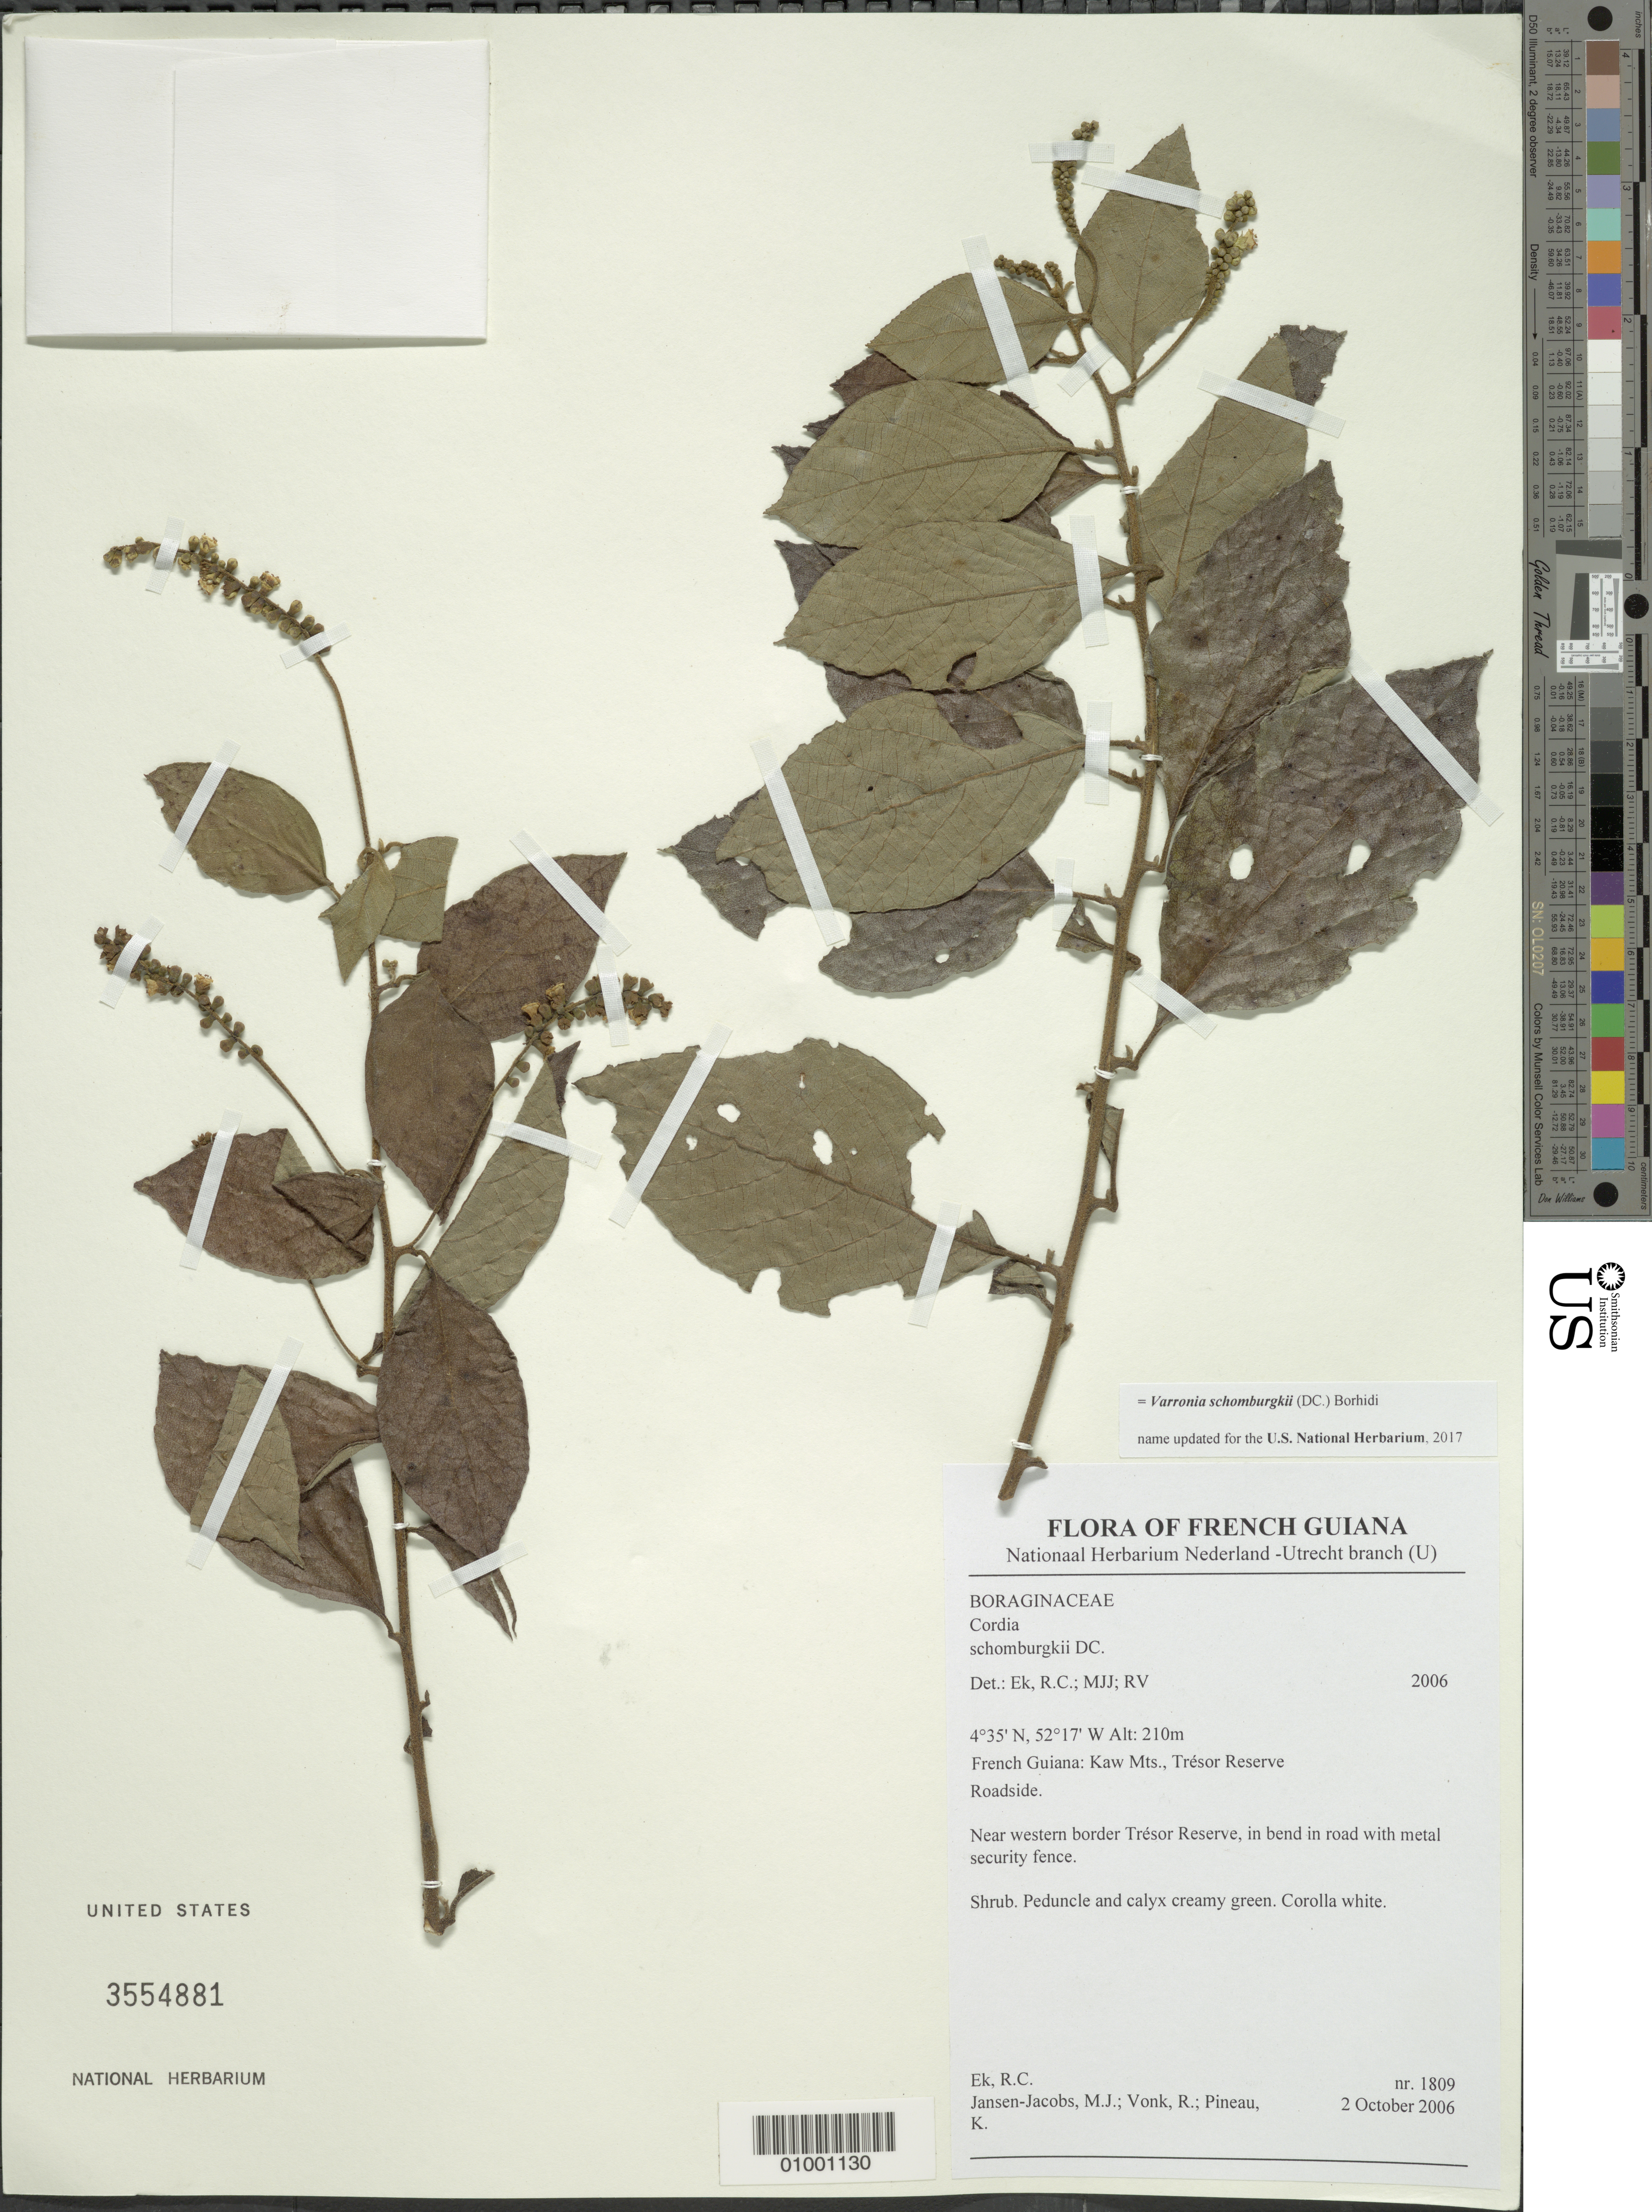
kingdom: Plantae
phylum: Tracheophyta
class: Magnoliopsida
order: Boraginales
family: Cordiaceae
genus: Cordia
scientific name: Cordia schomburgkii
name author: DC.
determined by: Ek, R. C.; Jansen-Jacobs, M. J.; Vonk, G. J.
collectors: R. C. Ek, M. J. Jansen-Jacobs, R. Vonk & K. Pineau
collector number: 1809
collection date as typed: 2-Oct-06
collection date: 2006-10-02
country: French Guiana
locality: Kaw Mts., Trésor Reserve, near western border Trésor Reserve, in bend in road with metal security fence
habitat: Roadside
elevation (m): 210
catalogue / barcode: US 3554881